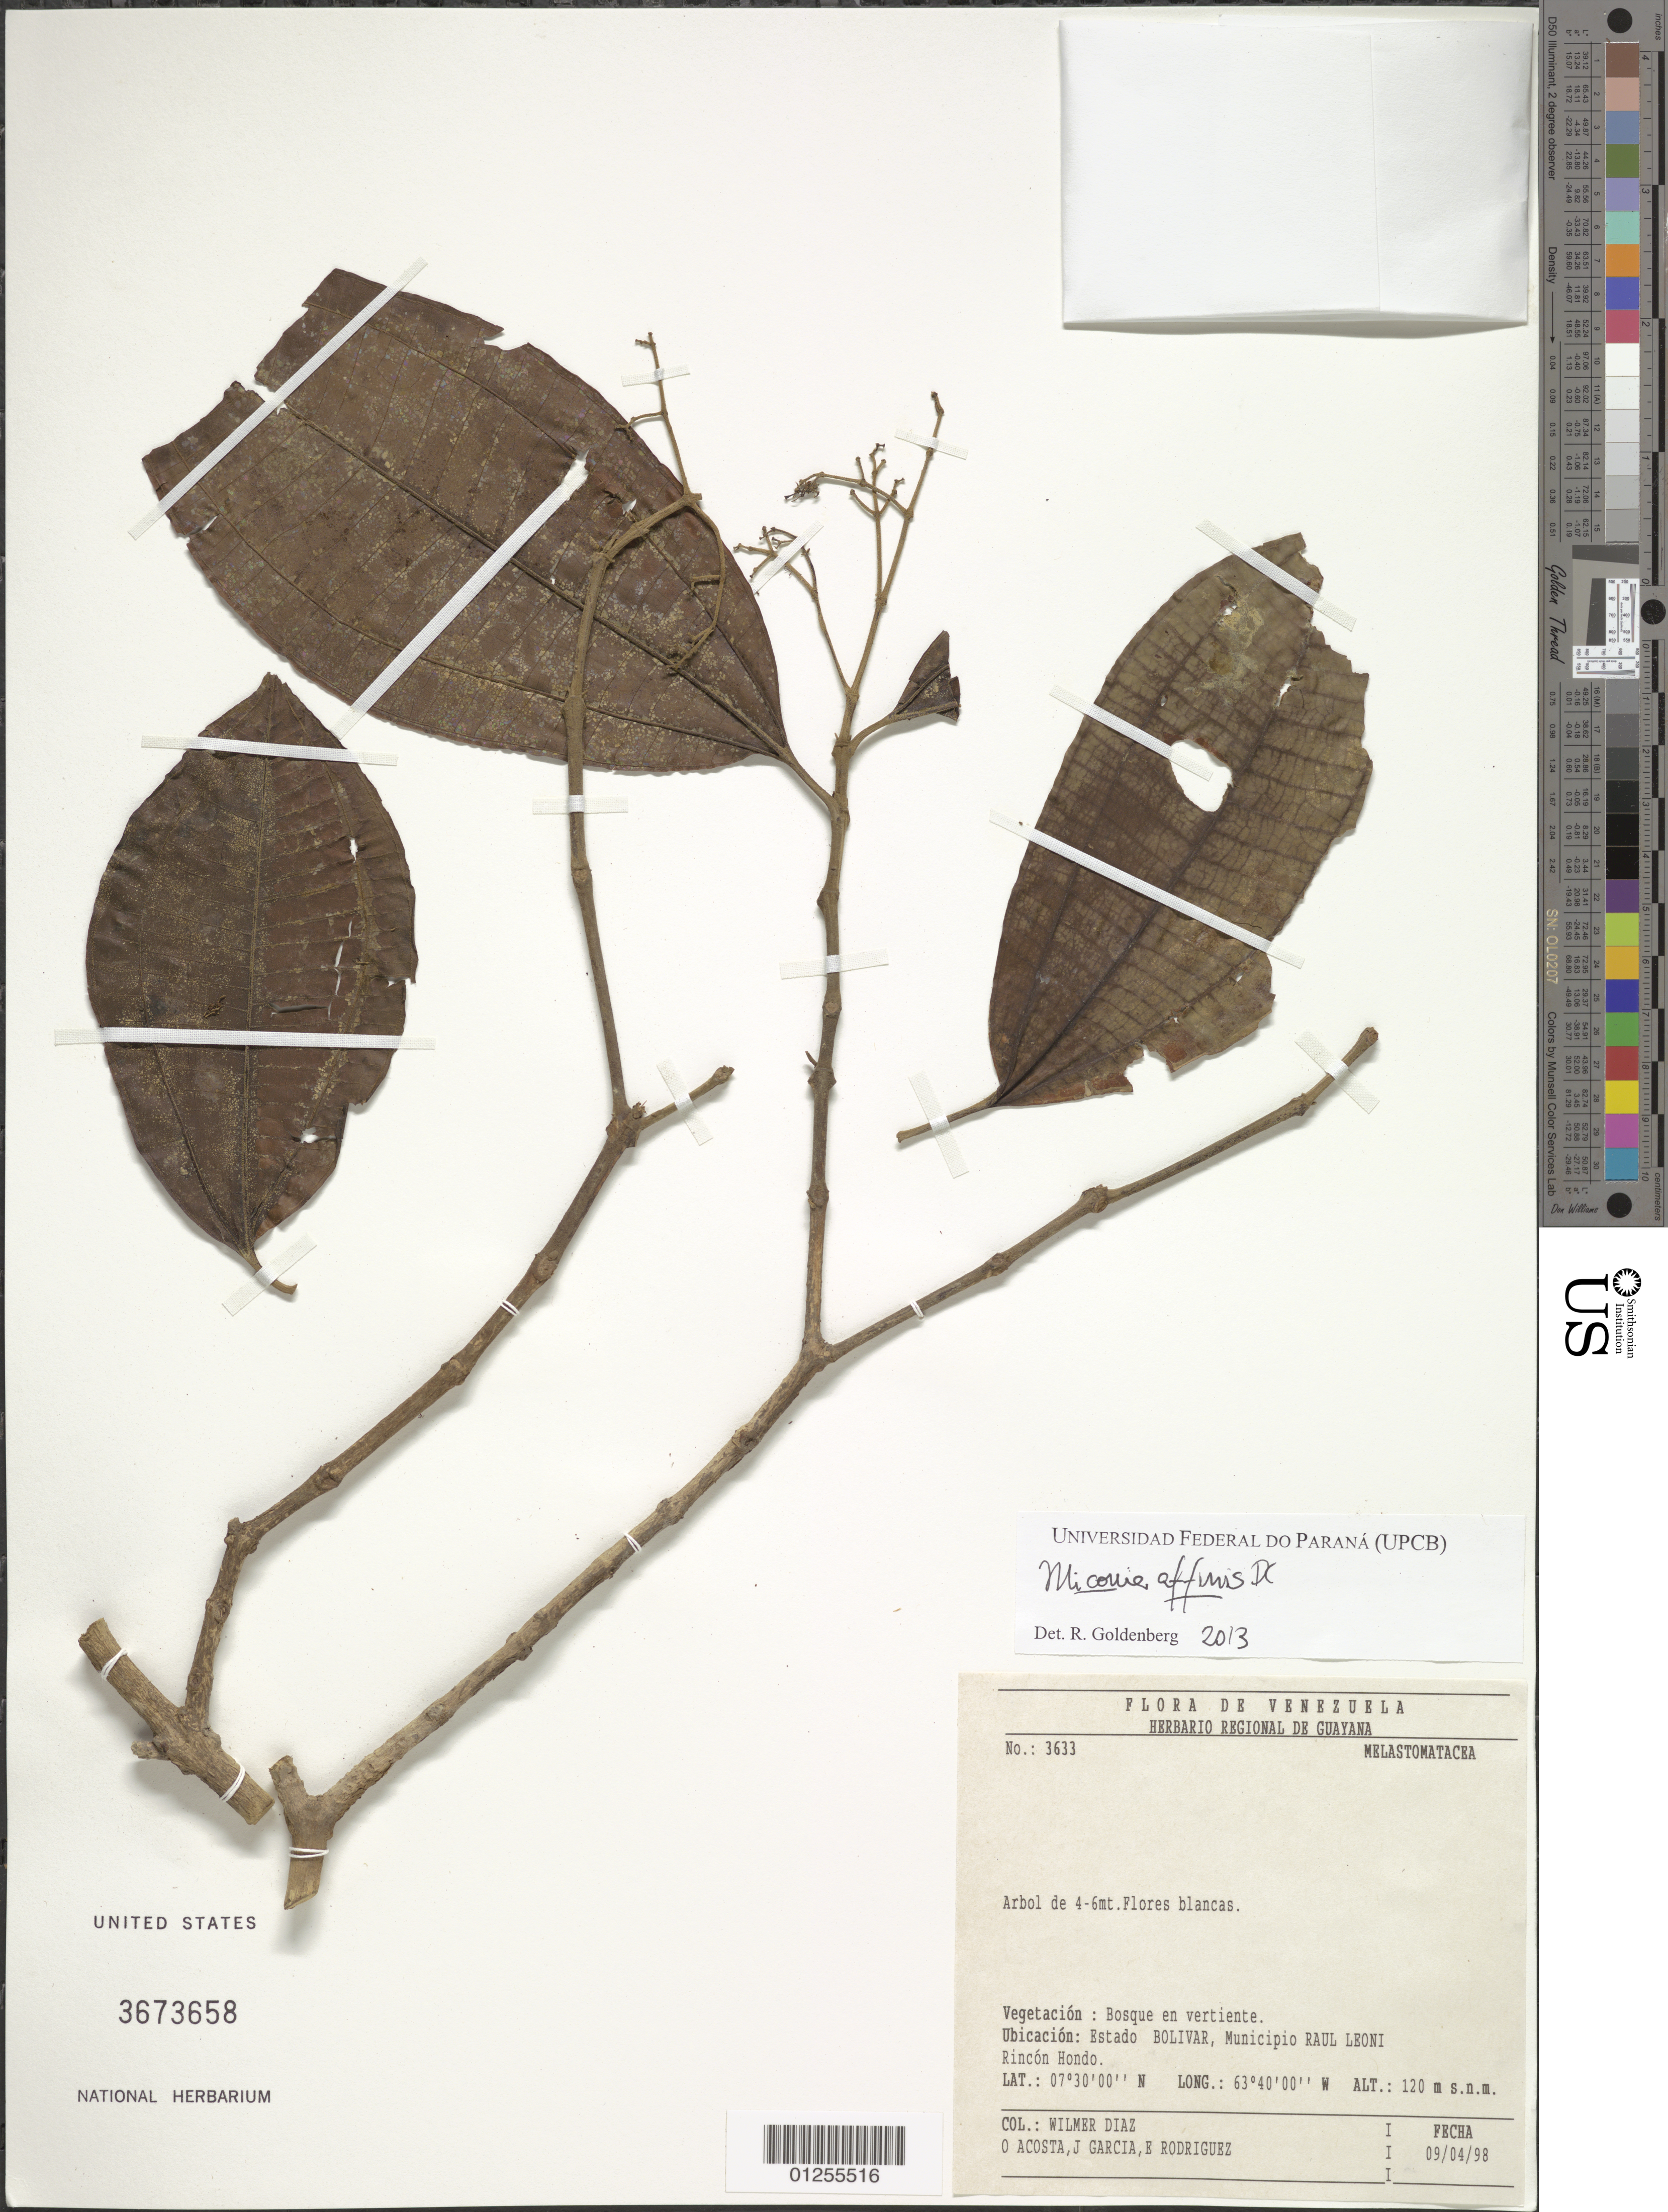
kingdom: Plantae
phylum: Tracheophyta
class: Magnoliopsida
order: Myrtales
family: Melastomataceae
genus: Miconia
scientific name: Miconia affinis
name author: DC.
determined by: Goldenberg, R.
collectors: W. Díaz P., O. Acosta, J. Garcia & E. Rodriguez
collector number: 3633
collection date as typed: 09/04/98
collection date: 1998-04-09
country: Venezuela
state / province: Bolivar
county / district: Angostura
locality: Rincón Hondo. Raúl Leoni [=Angostura]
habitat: Bosque en vertiente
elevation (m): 120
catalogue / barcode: US 3673658